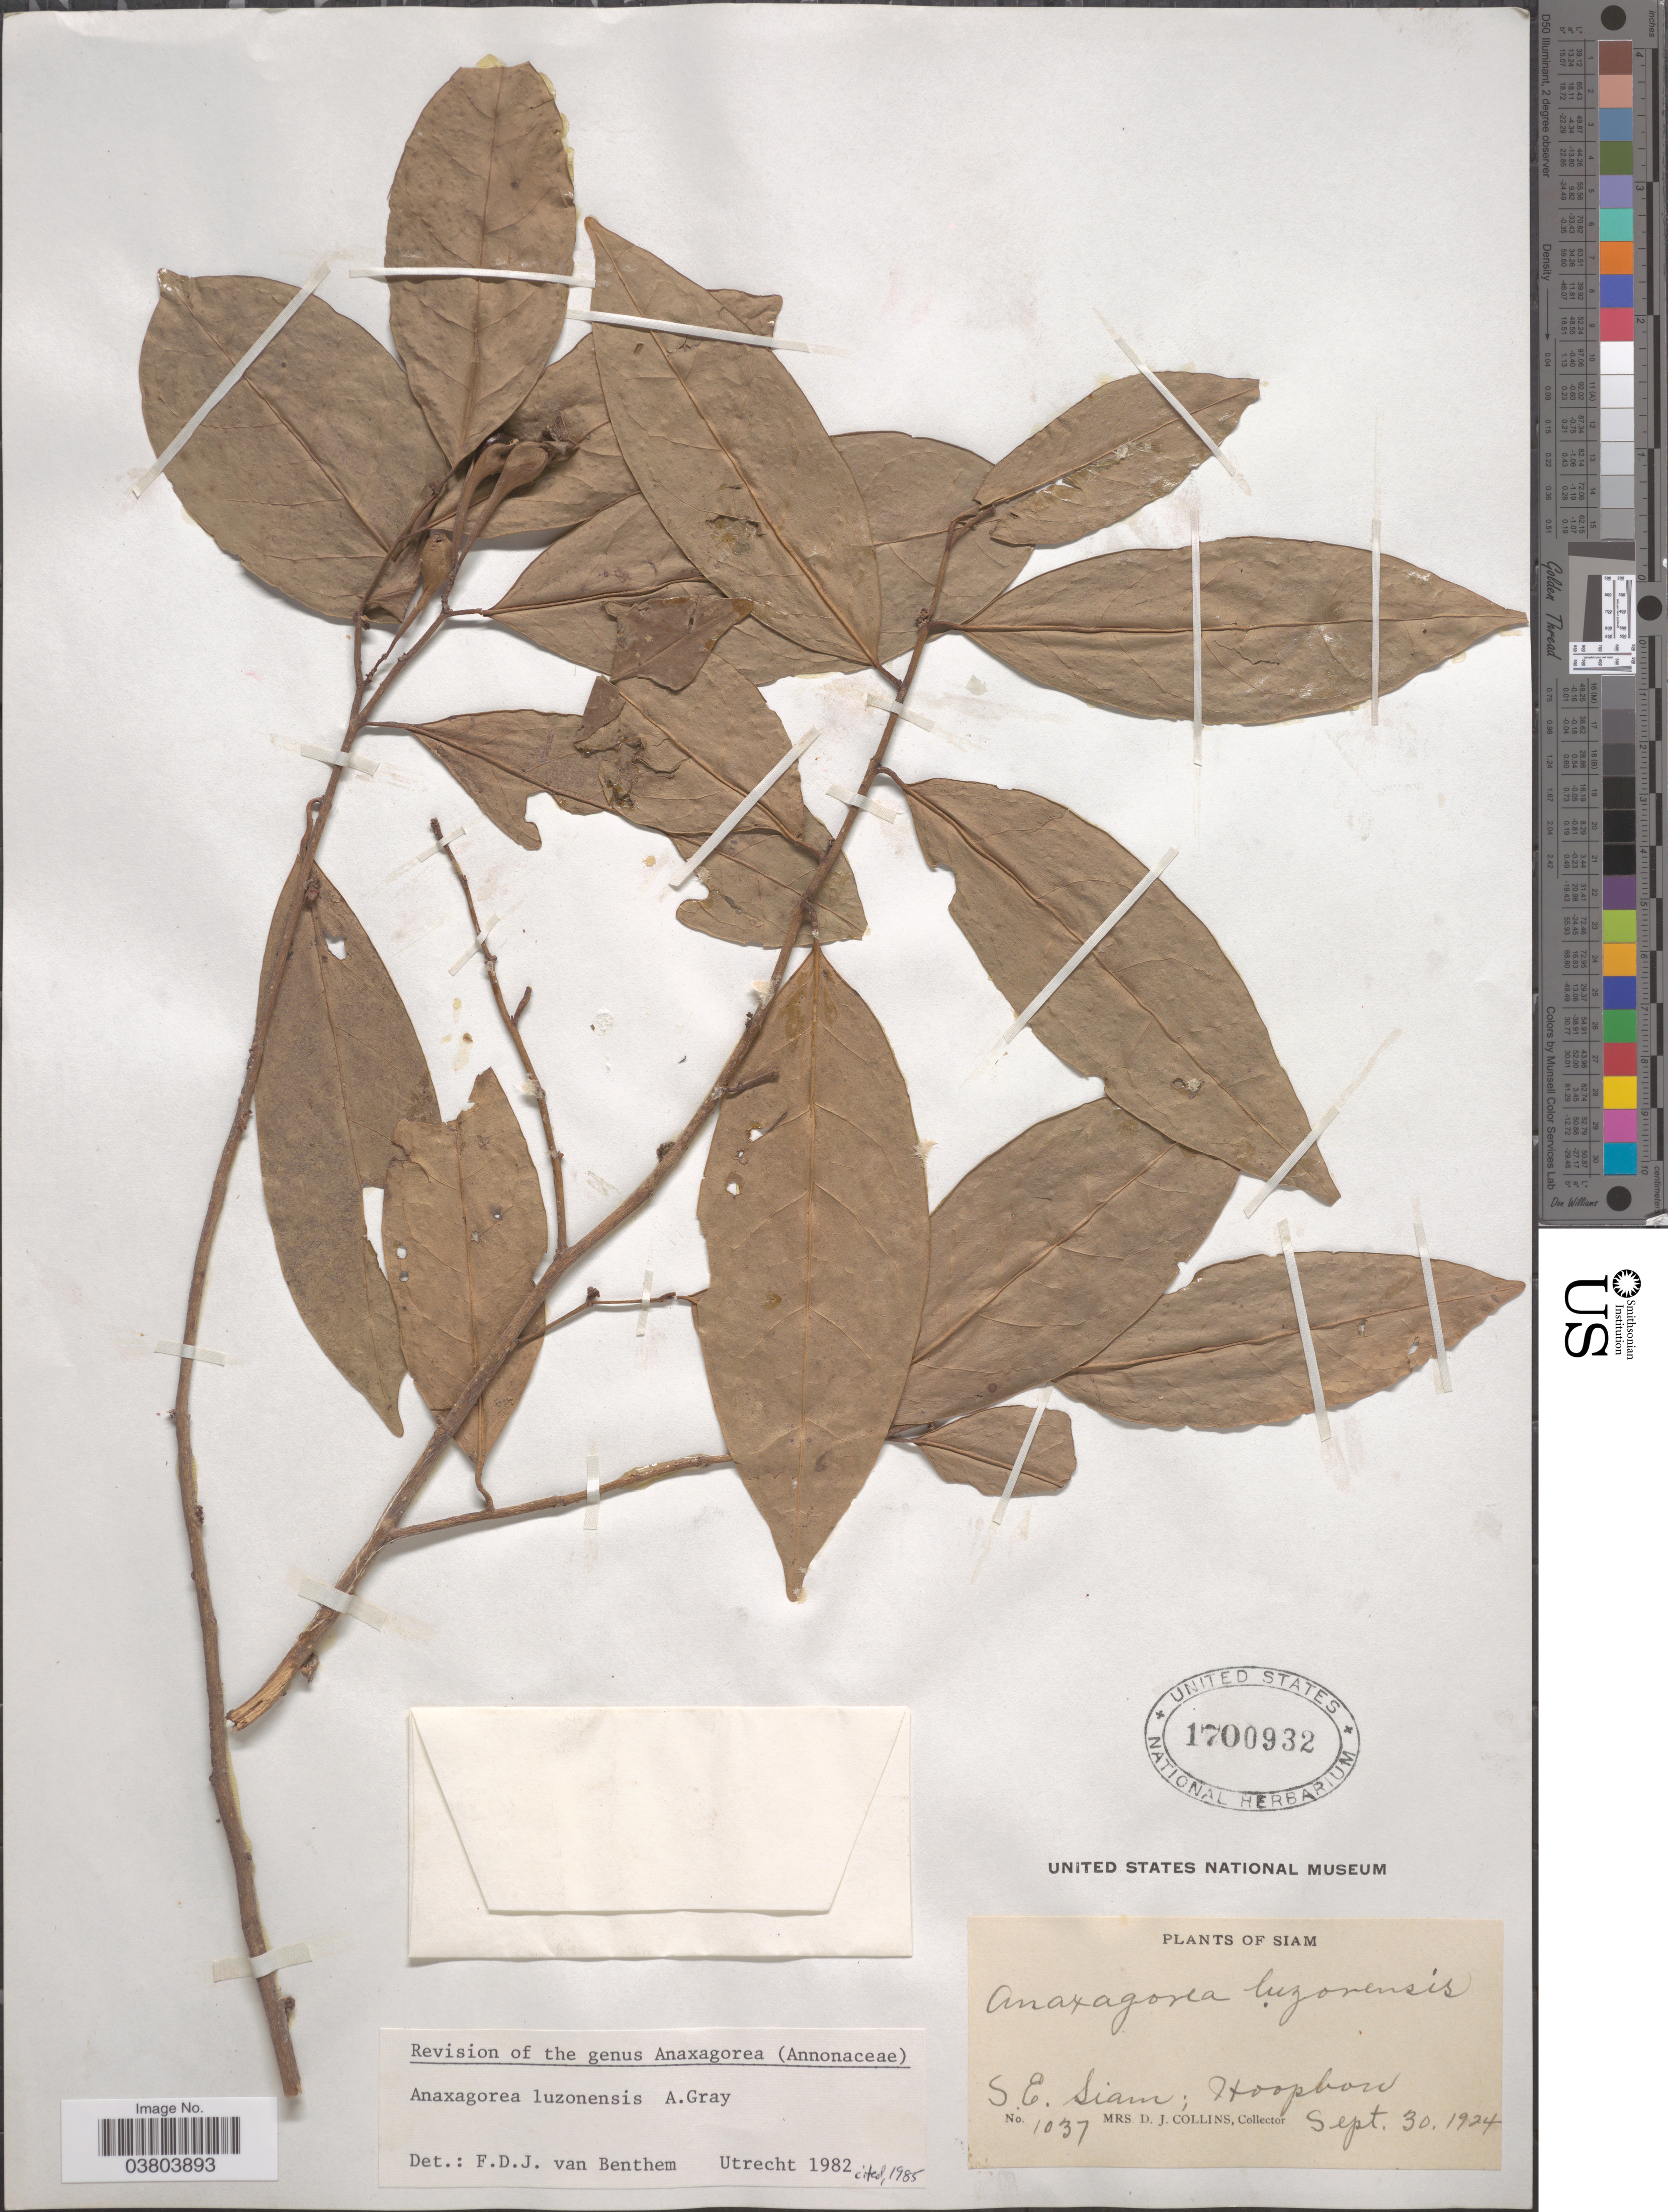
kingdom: Plantae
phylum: Tracheophyta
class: Magnoliopsida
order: Magnoliales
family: Annonaceae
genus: Anaxagorea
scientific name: Anaxagorea luzonensis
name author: A. Gray in Wilkes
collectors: Mrs. D. J. Collins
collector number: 1037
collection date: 1924-09-30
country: Thailand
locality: Siam. S. E. Siam; Hoopbow [interpreted].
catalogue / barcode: US 1700932